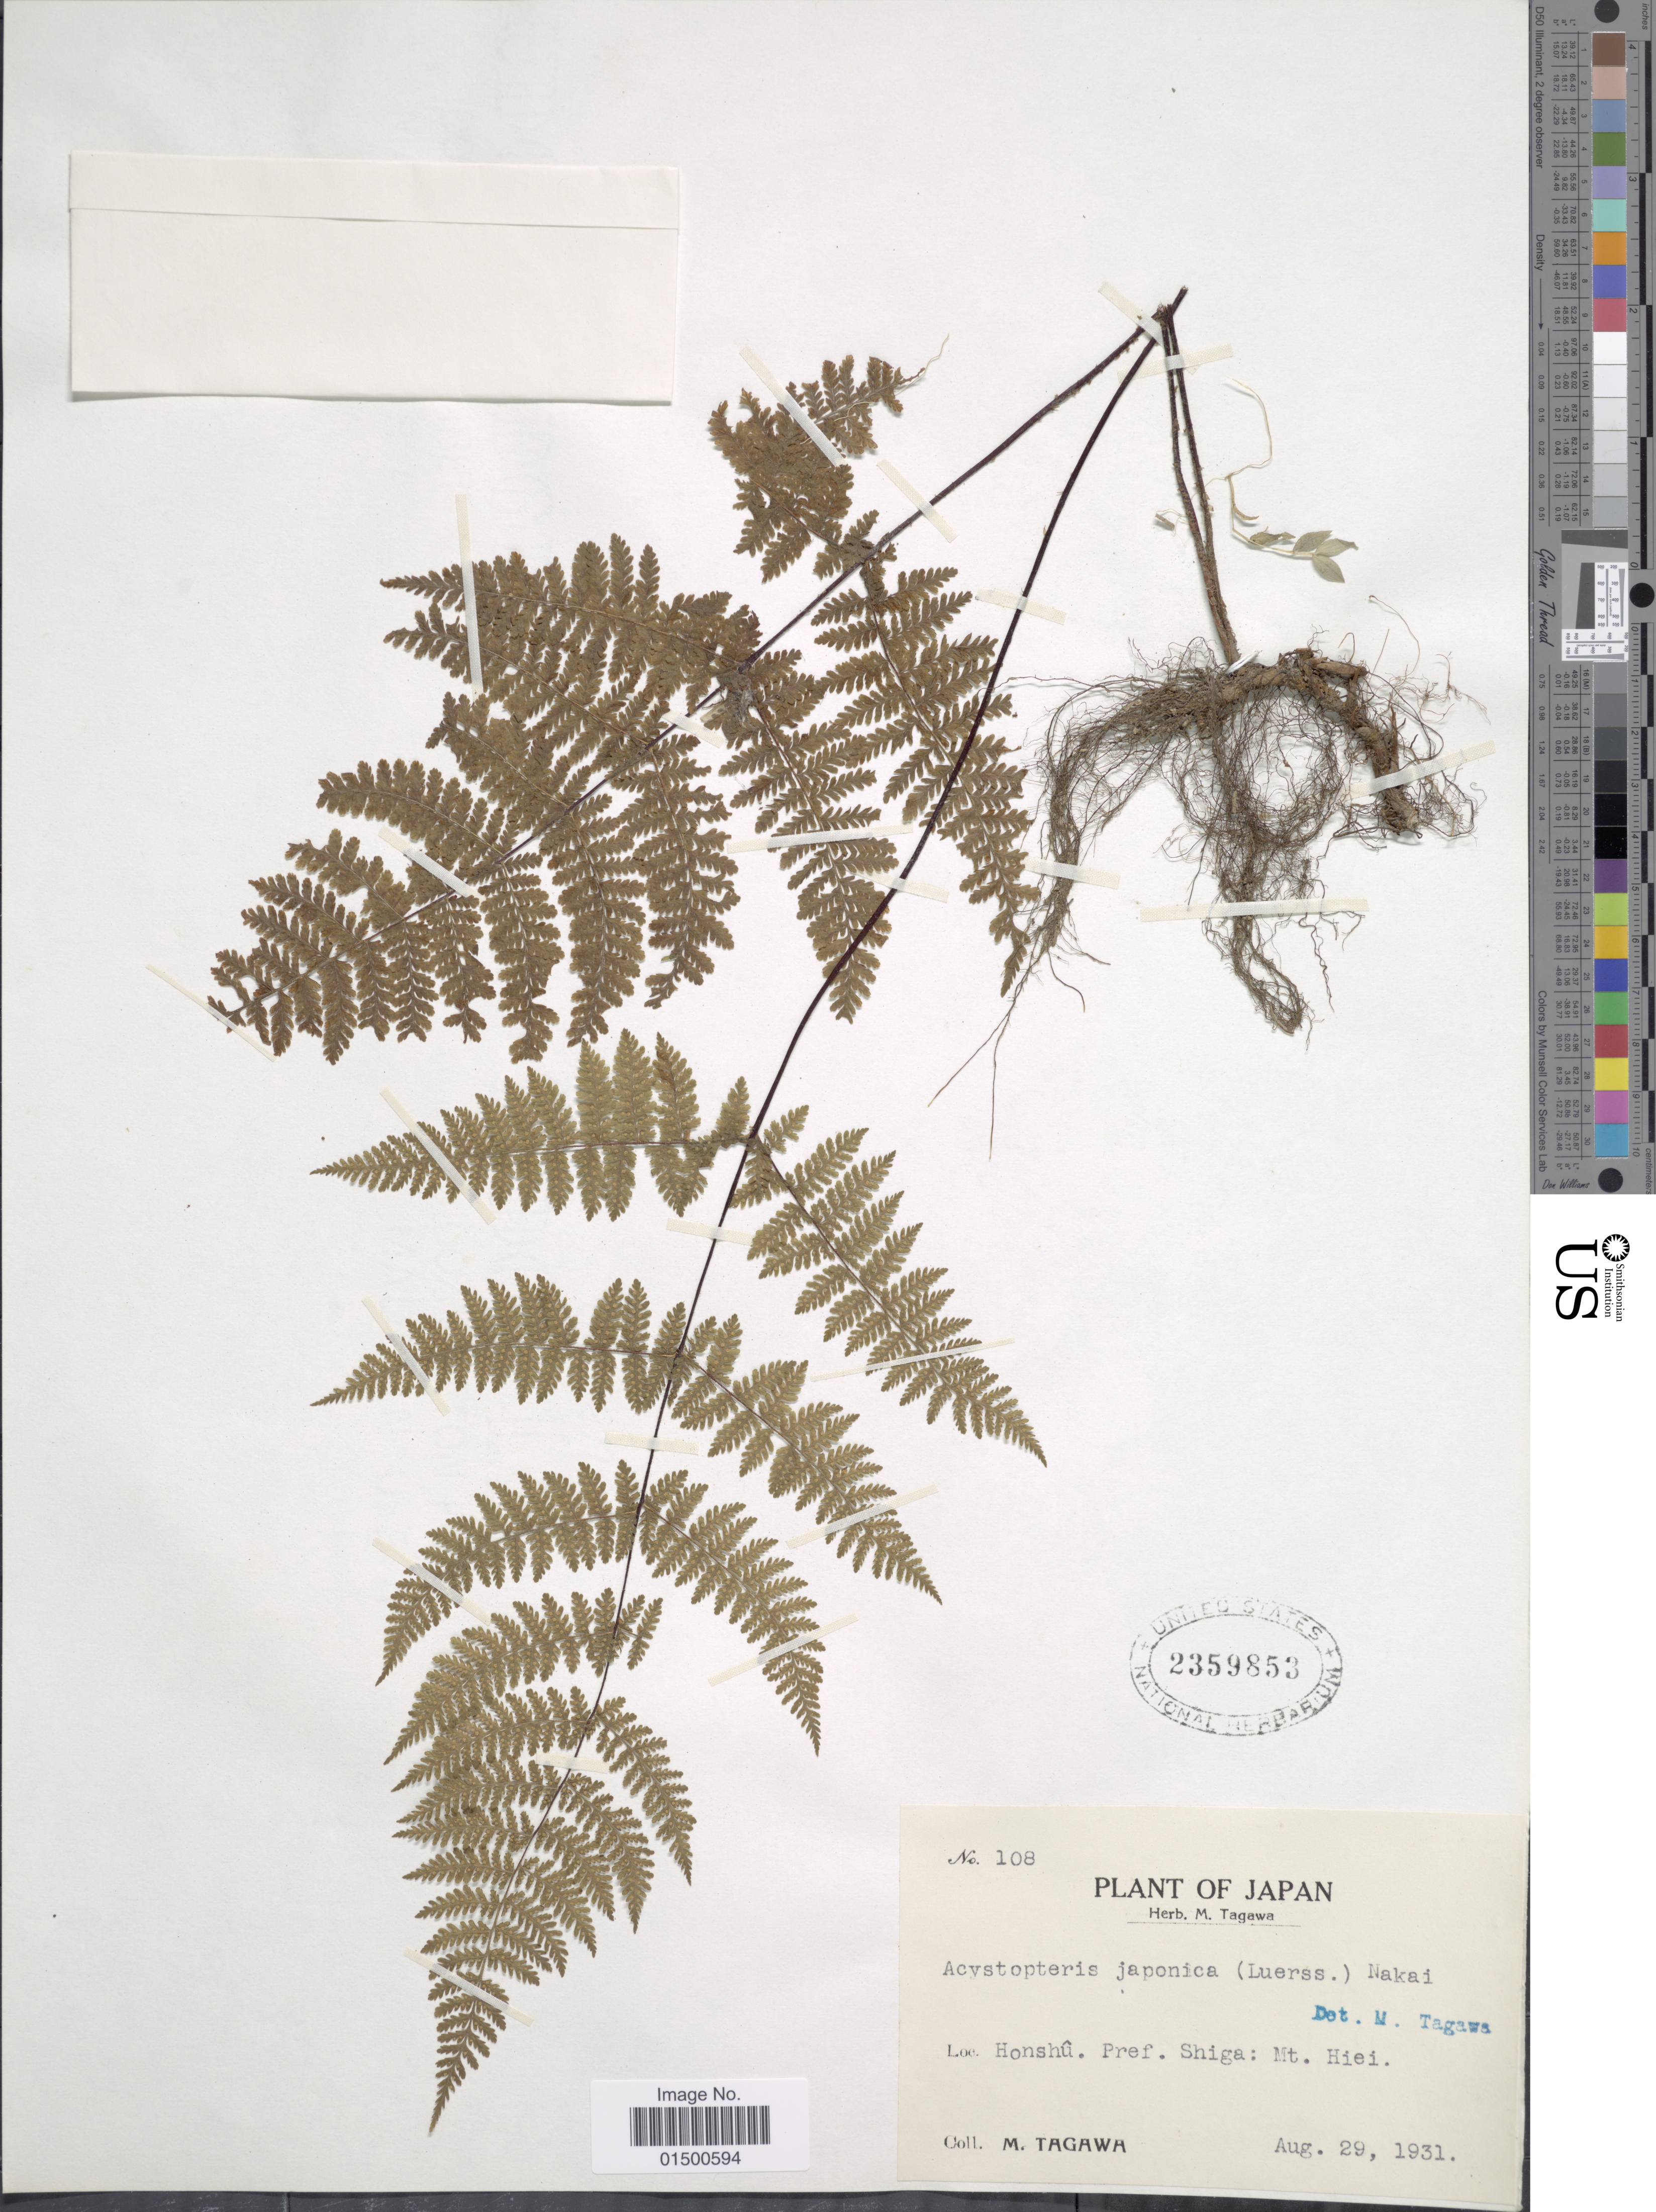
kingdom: Plantae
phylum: Tracheophyta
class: Polypodiopsida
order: Polypodiales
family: Cystopteridaceae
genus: Acystopteris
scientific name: Acystopteris japonica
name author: (Luerss.) K.M. Nakai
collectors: M. Tagawa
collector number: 108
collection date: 1931-08-29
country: Japan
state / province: Siga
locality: Honshu, Mt. Hiei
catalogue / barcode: US 2359853